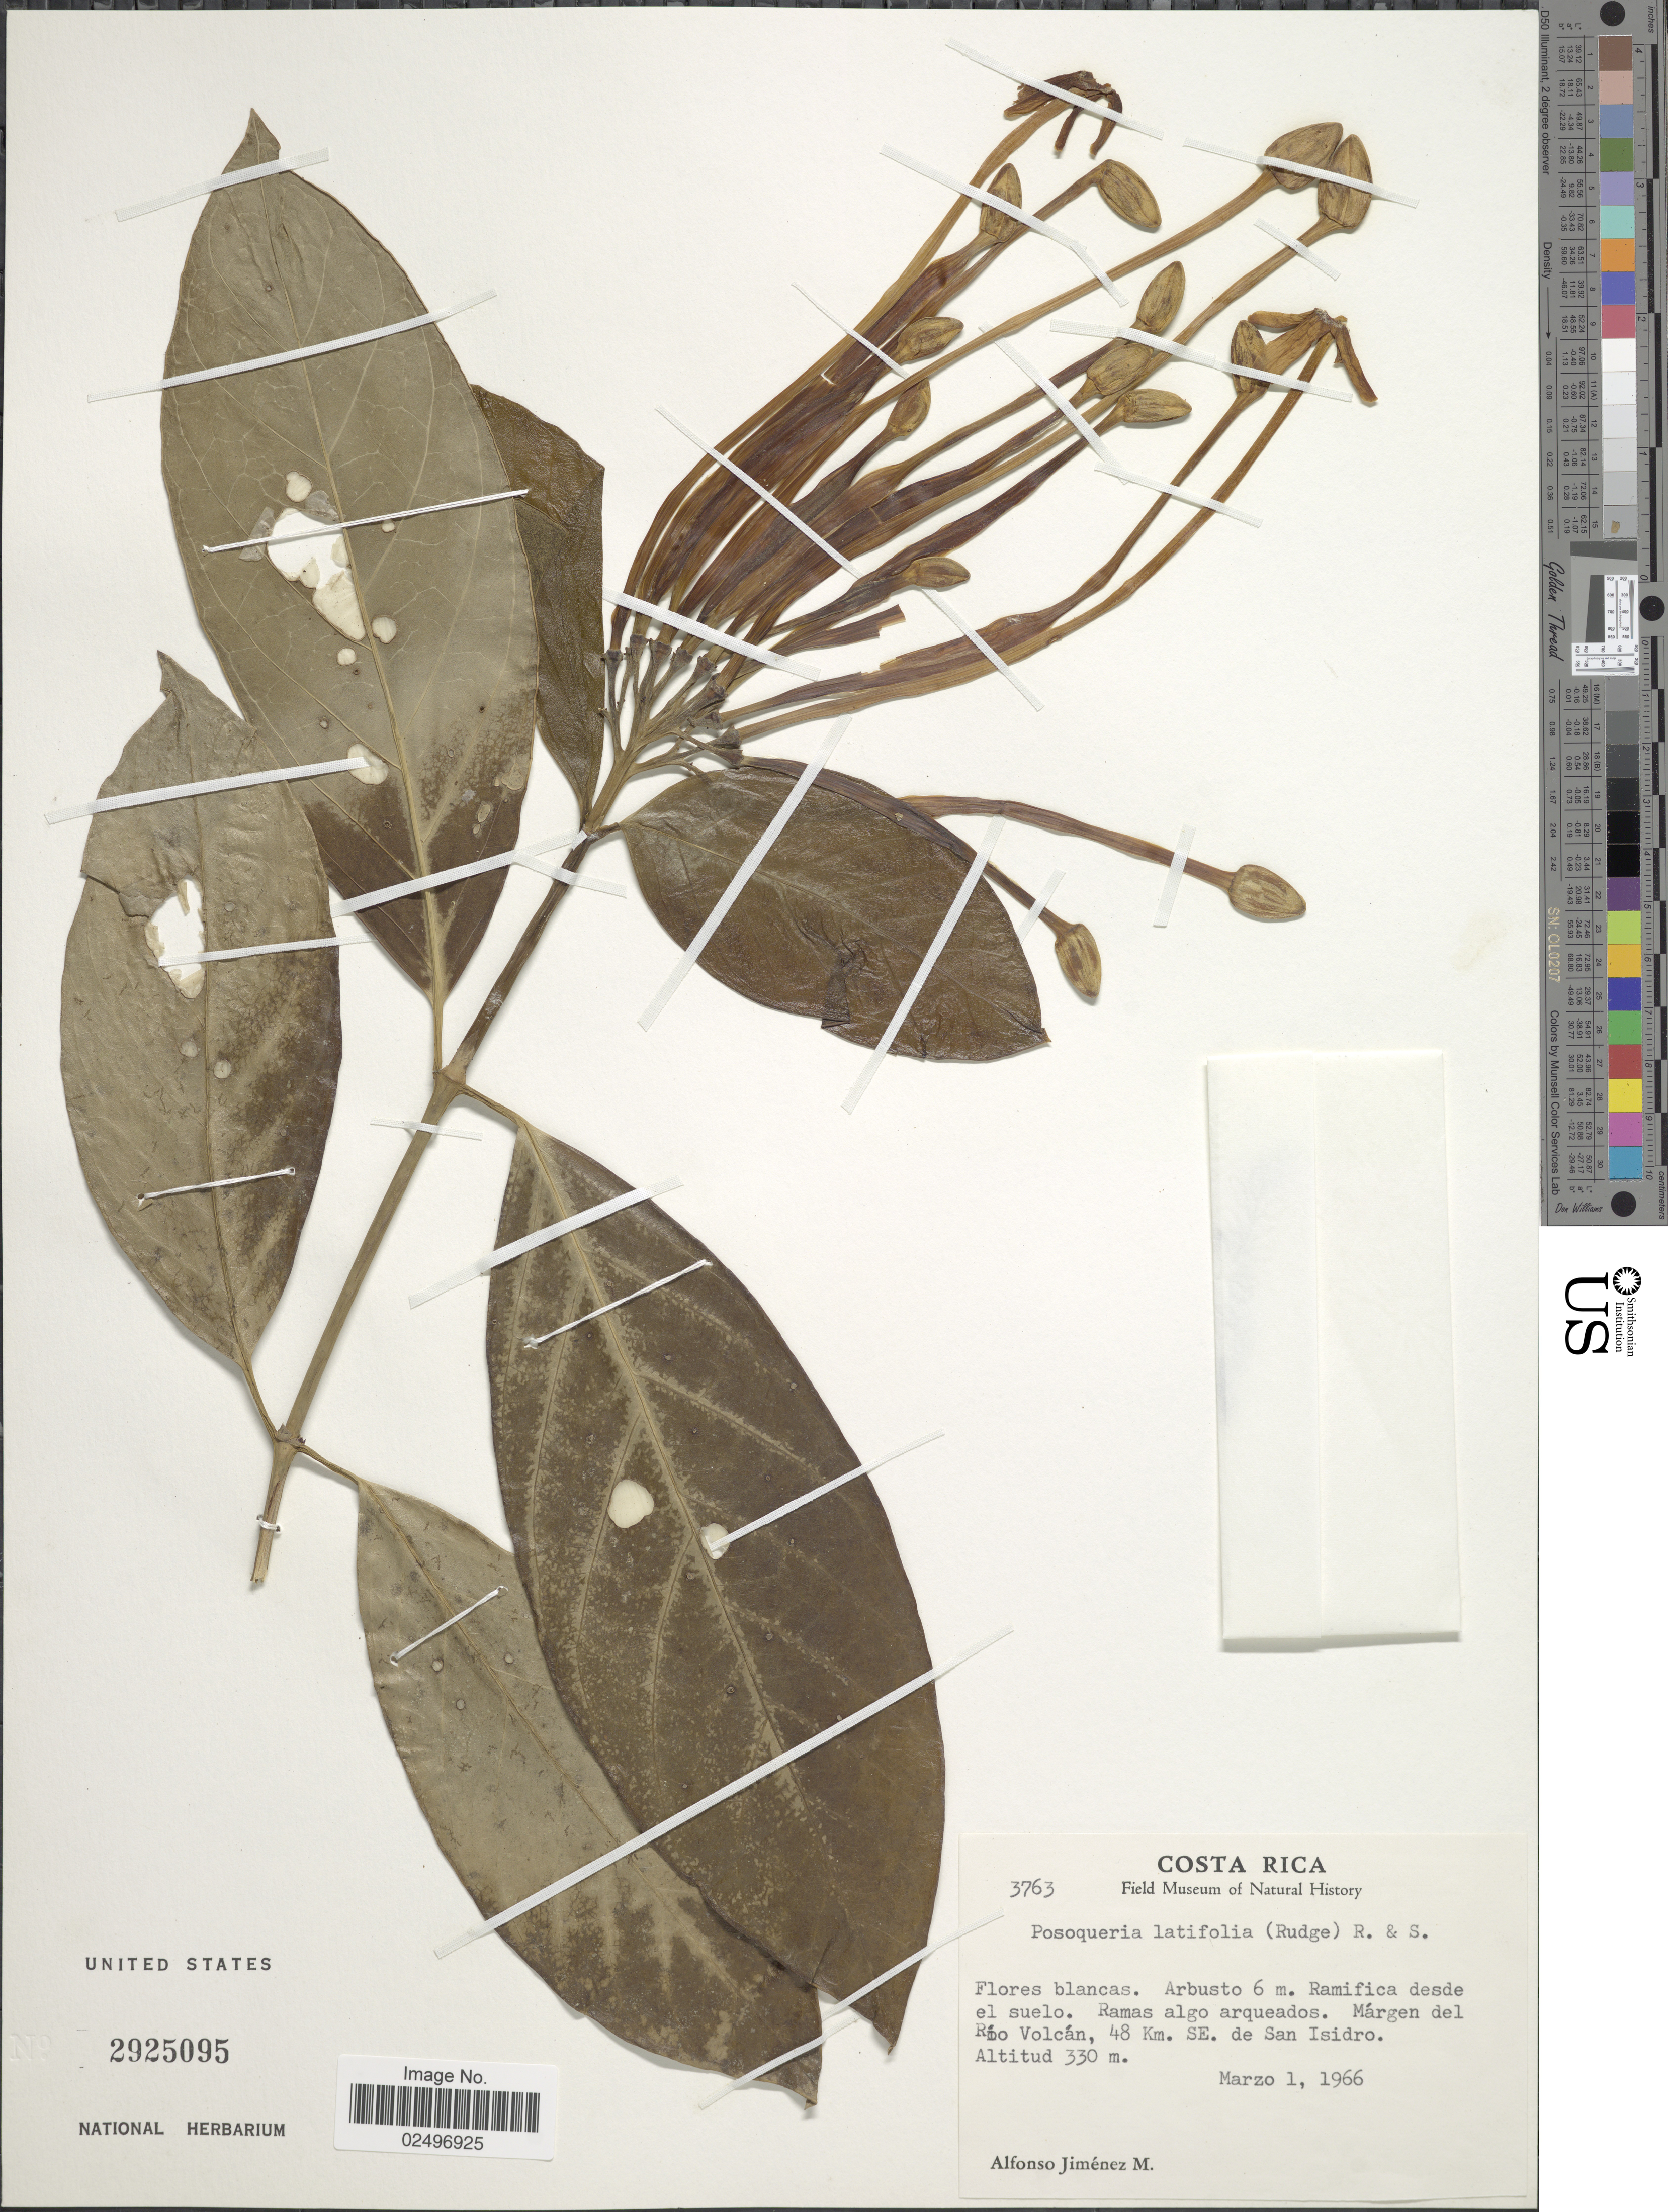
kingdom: Plantae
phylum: Tracheophyta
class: Magnoliopsida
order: Gentianales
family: Rubiaceae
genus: Posoqueria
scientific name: Posoqueria latifolia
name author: (Rudge) Roem. & Schult.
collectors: A. Jimenez M.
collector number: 3763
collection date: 1966-03-01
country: Costa Rica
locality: Ramifica desde el suelo. Ramas algo arqueados. Márgen del Río Volcán, 48 Km SE de San Isidro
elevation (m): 330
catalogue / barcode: US 2925095